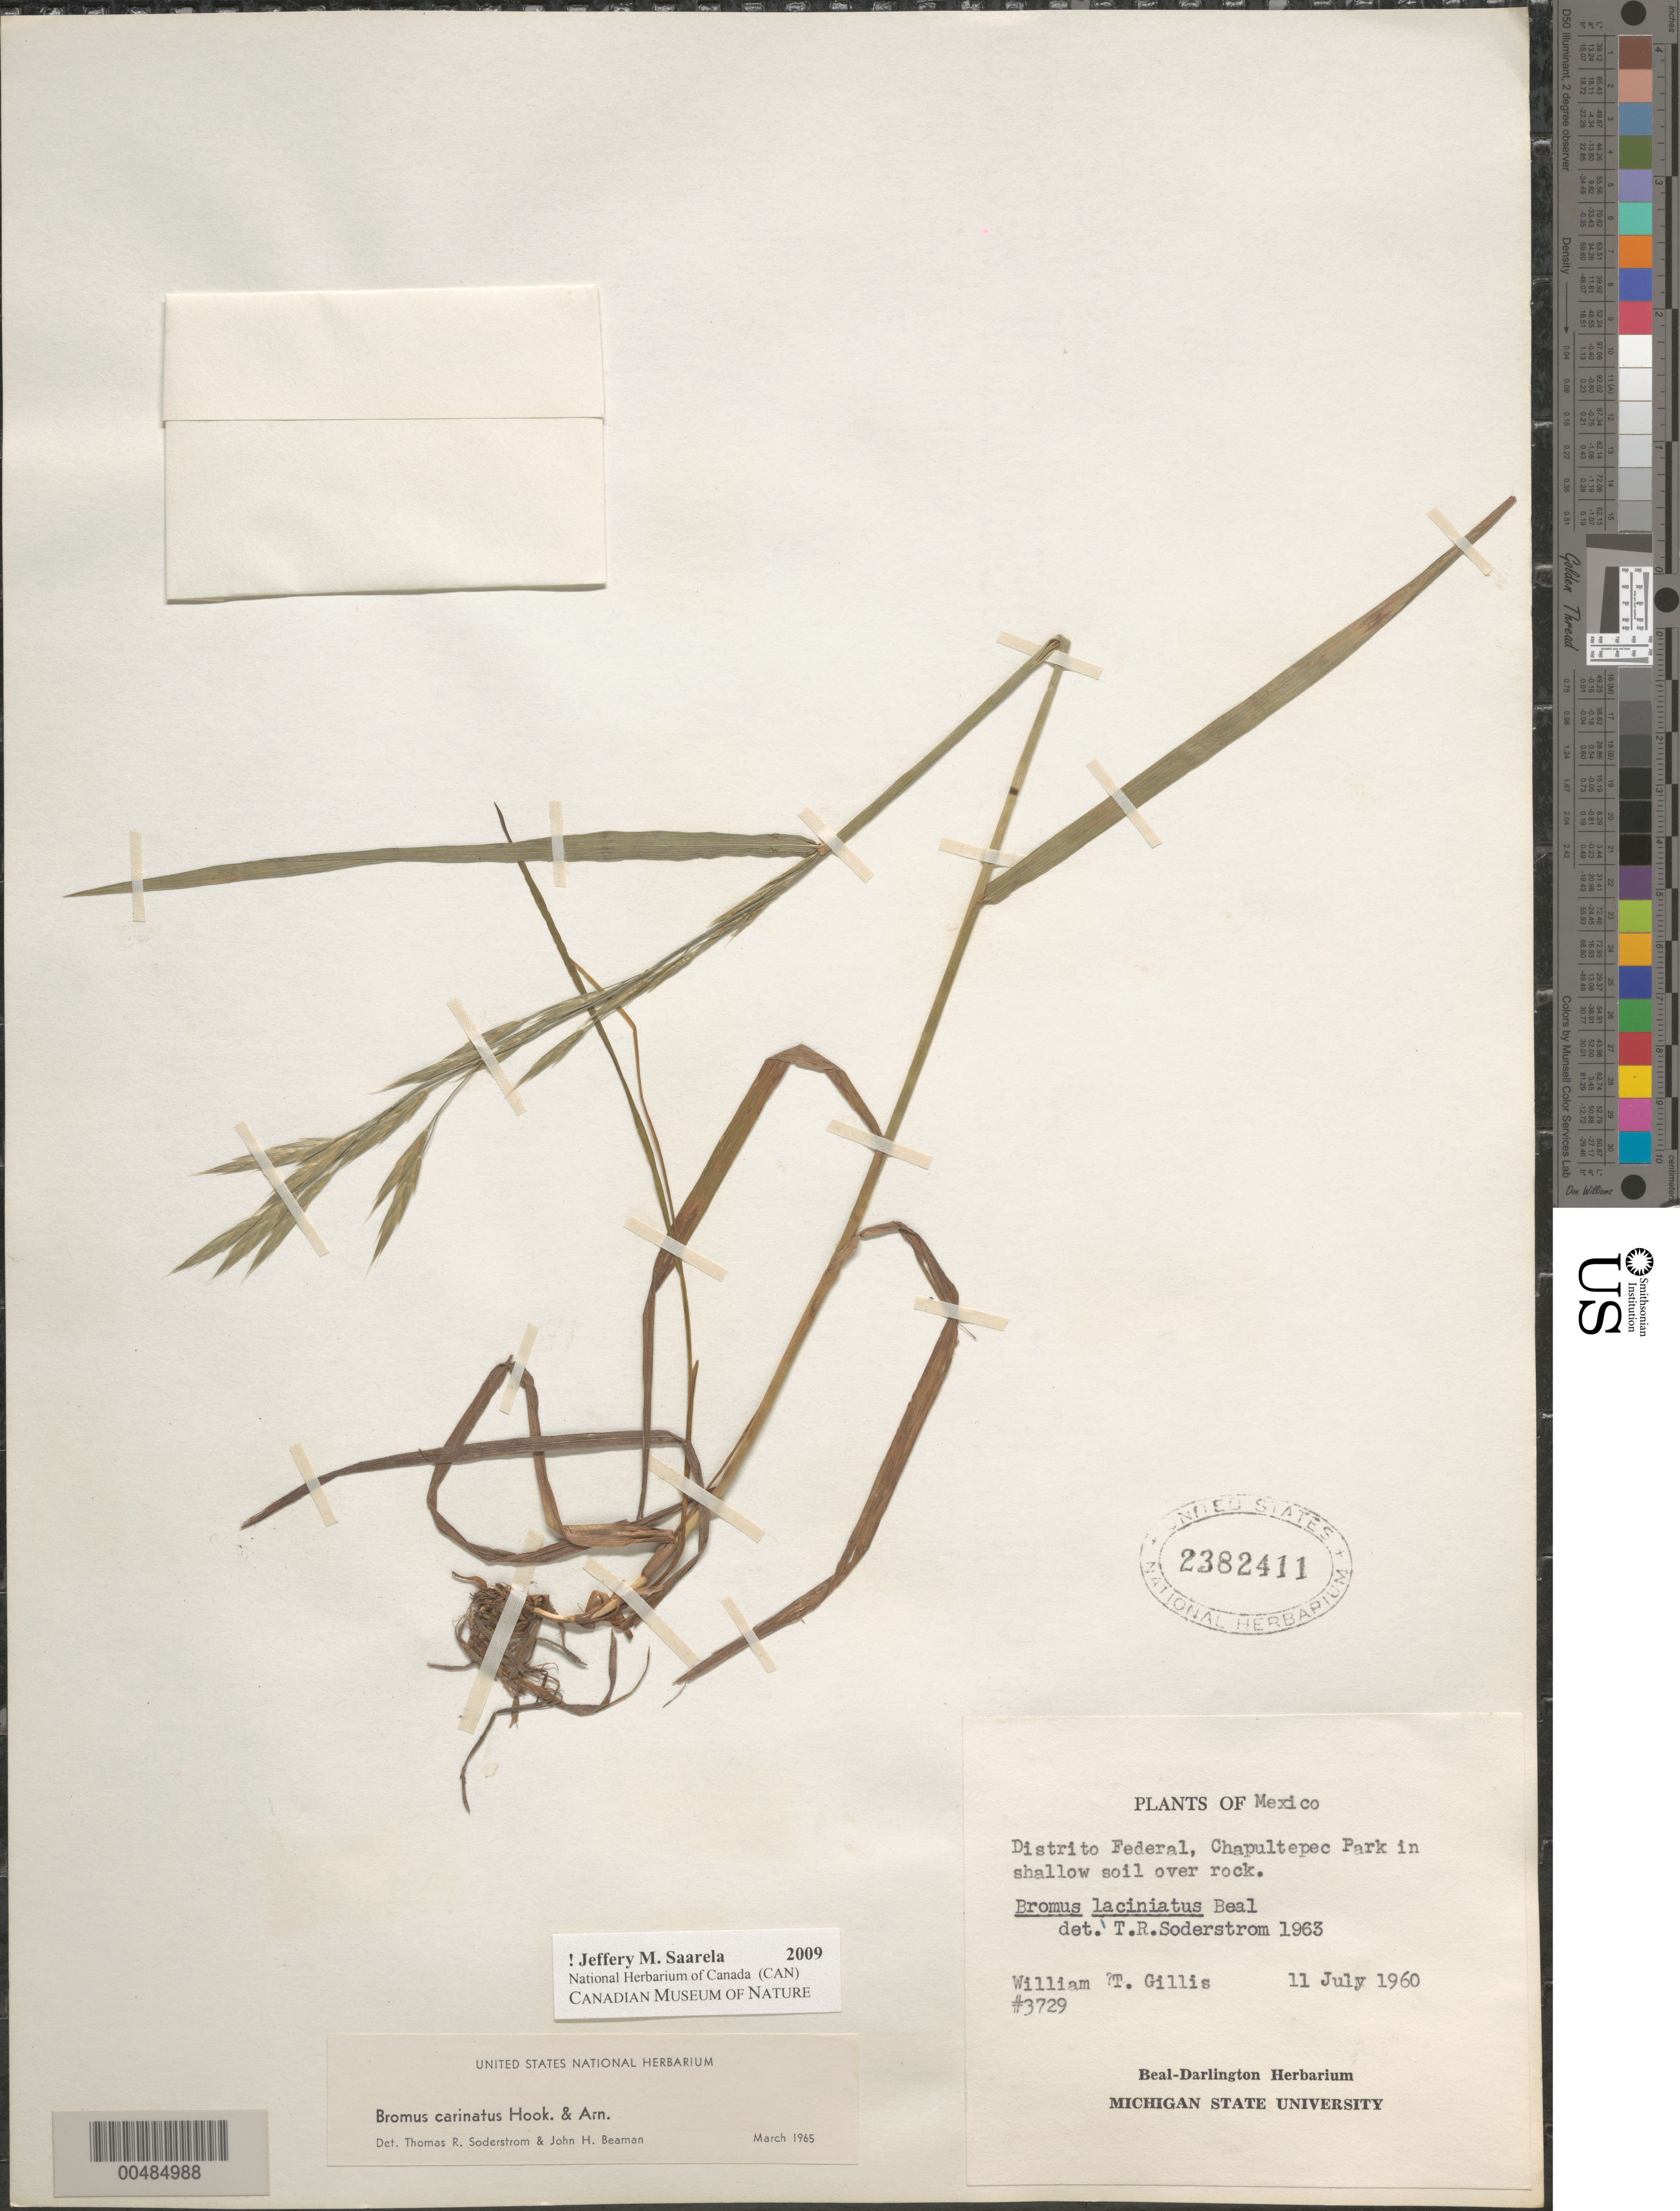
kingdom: Plantae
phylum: Tracheophyta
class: Liliopsida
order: Poales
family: Poaceae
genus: Bromus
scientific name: Bromus carinatus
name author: Hook. & Arn.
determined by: Soderstrom, T. R.; Beaman, J. H.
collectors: W. T. Gillis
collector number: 3729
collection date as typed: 11 Jul 1960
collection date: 1960-07-11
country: Mexico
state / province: Distrito Federal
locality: Chapultepec Park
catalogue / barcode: US 2382411